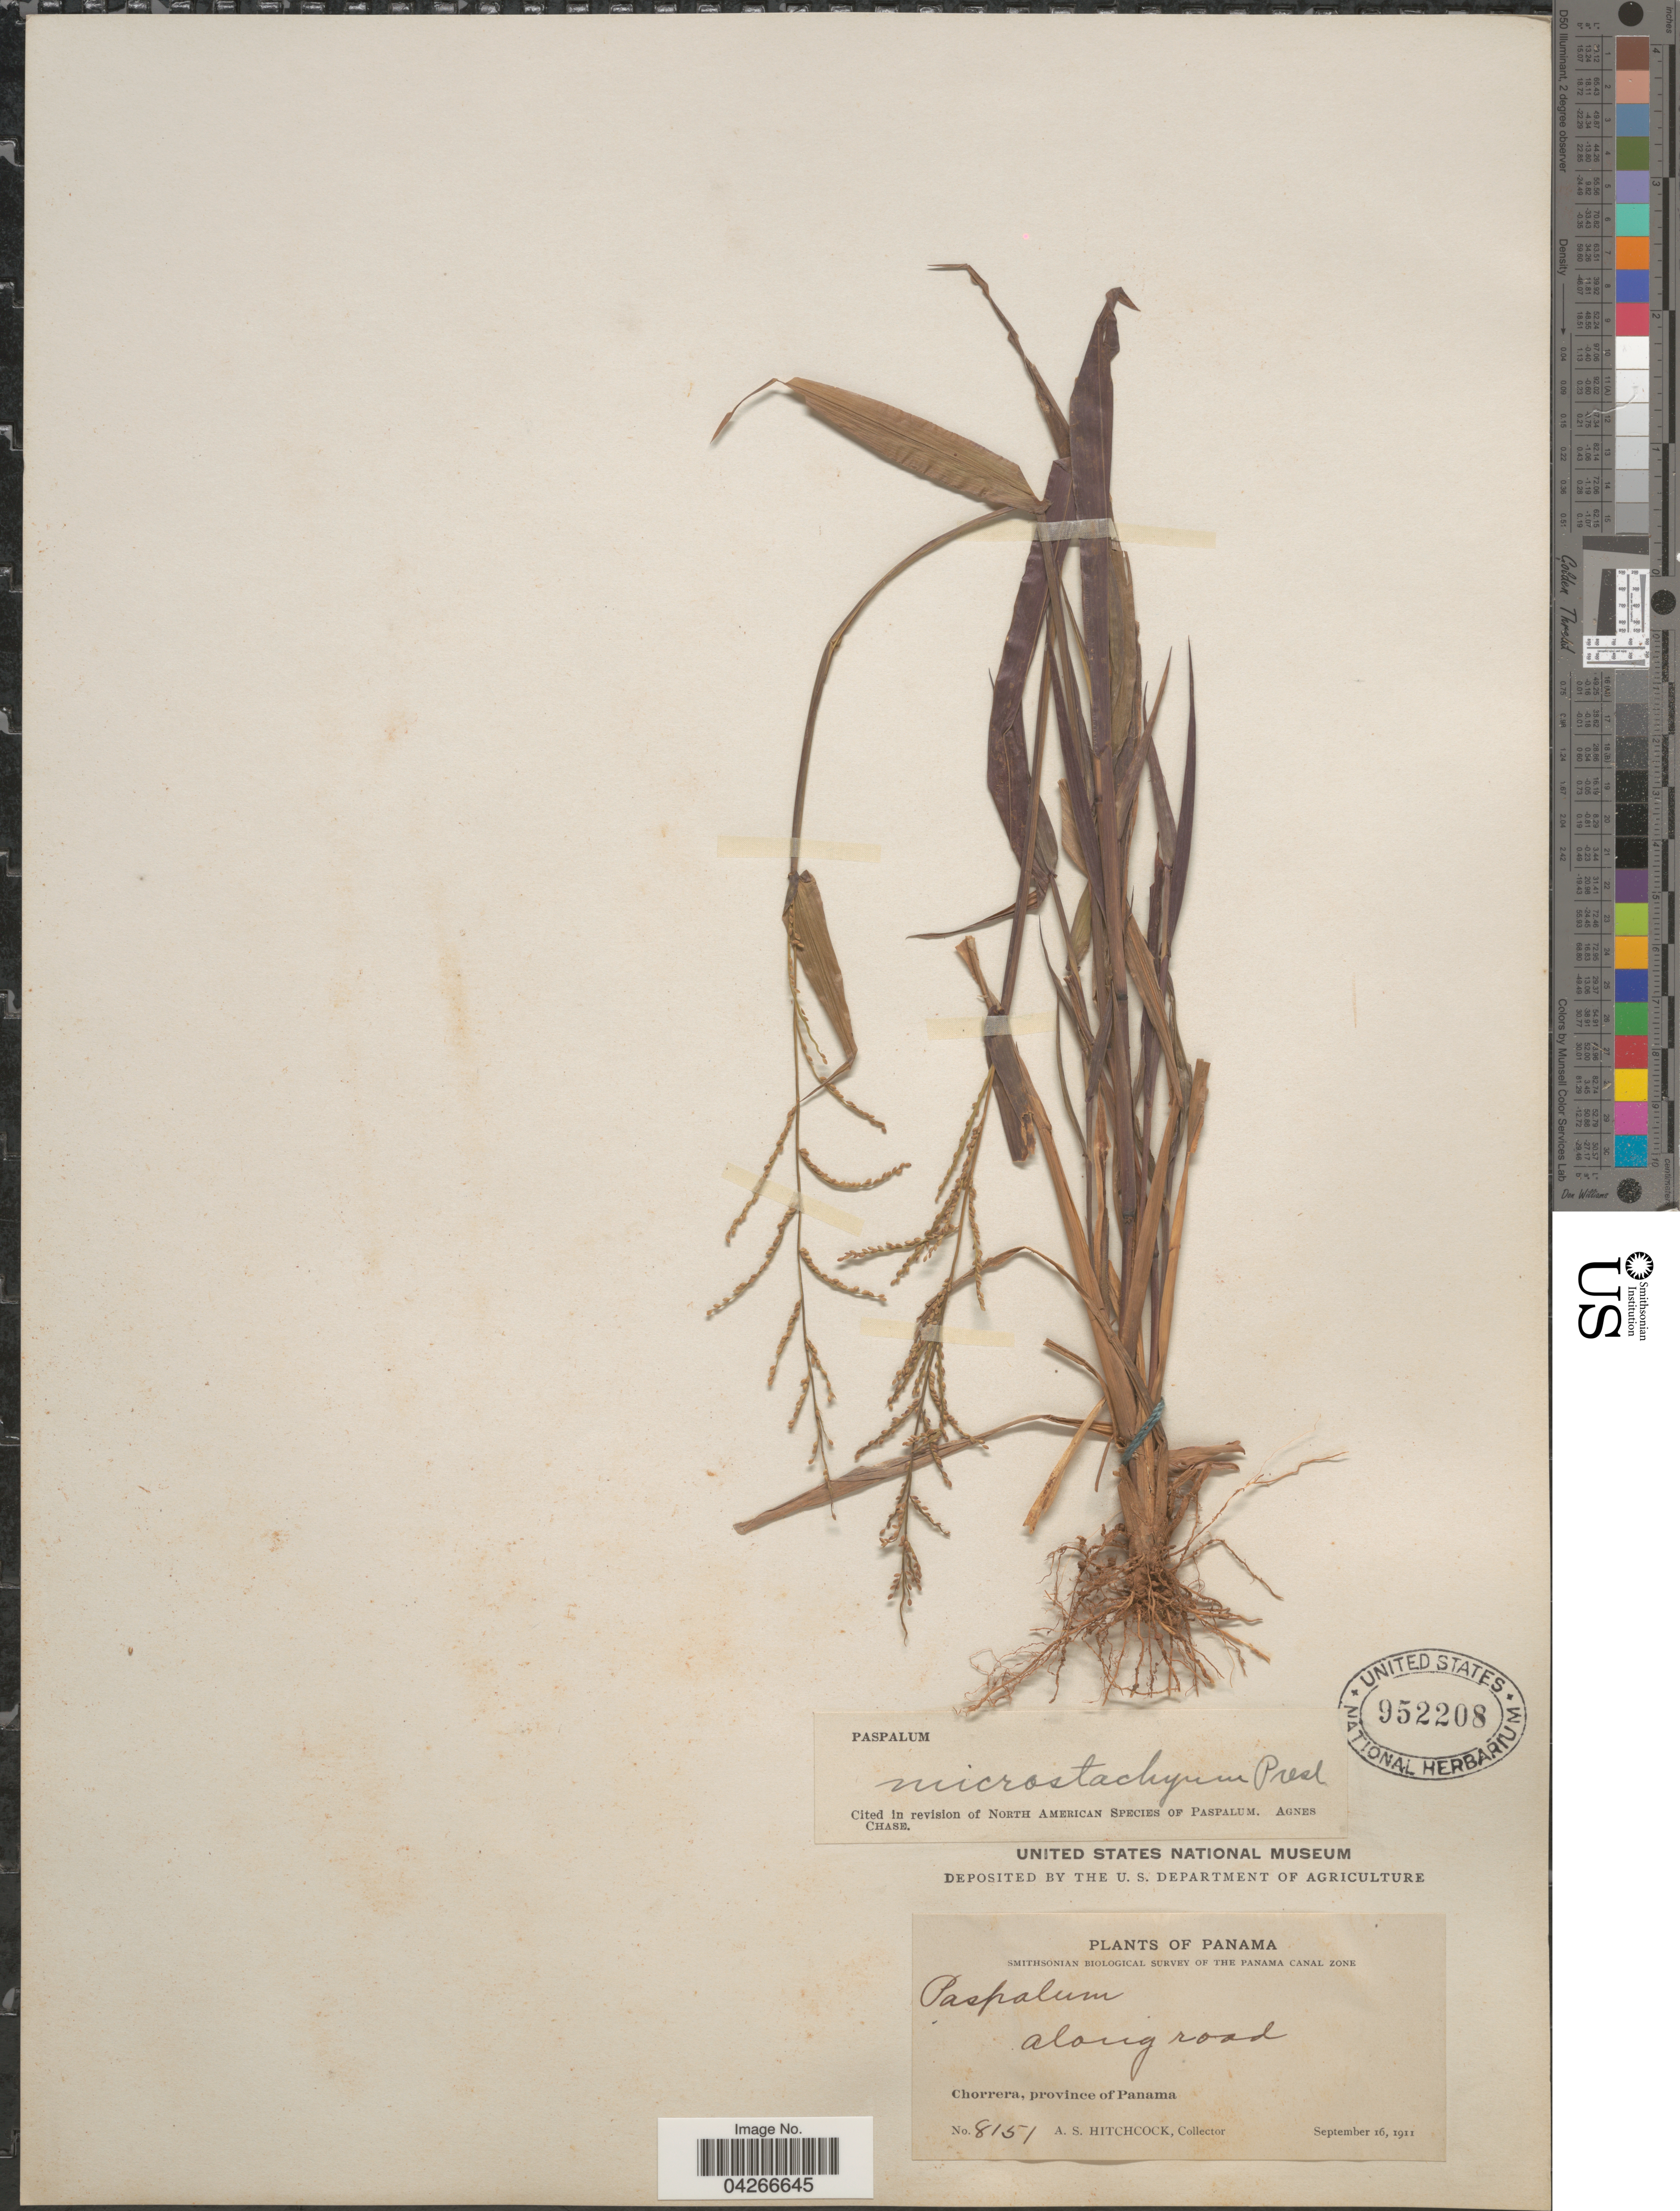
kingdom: Plantae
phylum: Tracheophyta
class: Liliopsida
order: Poales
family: Poaceae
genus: Paspalum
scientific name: Paspalum microstachyum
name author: J. Presl in C. Presl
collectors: A. S. Hitchcock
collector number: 8151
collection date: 1911-09-16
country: Panama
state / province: Panamá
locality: Smithsonian Biological Survey of the Panama Canal Zone. Chorrera.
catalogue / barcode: US 952208